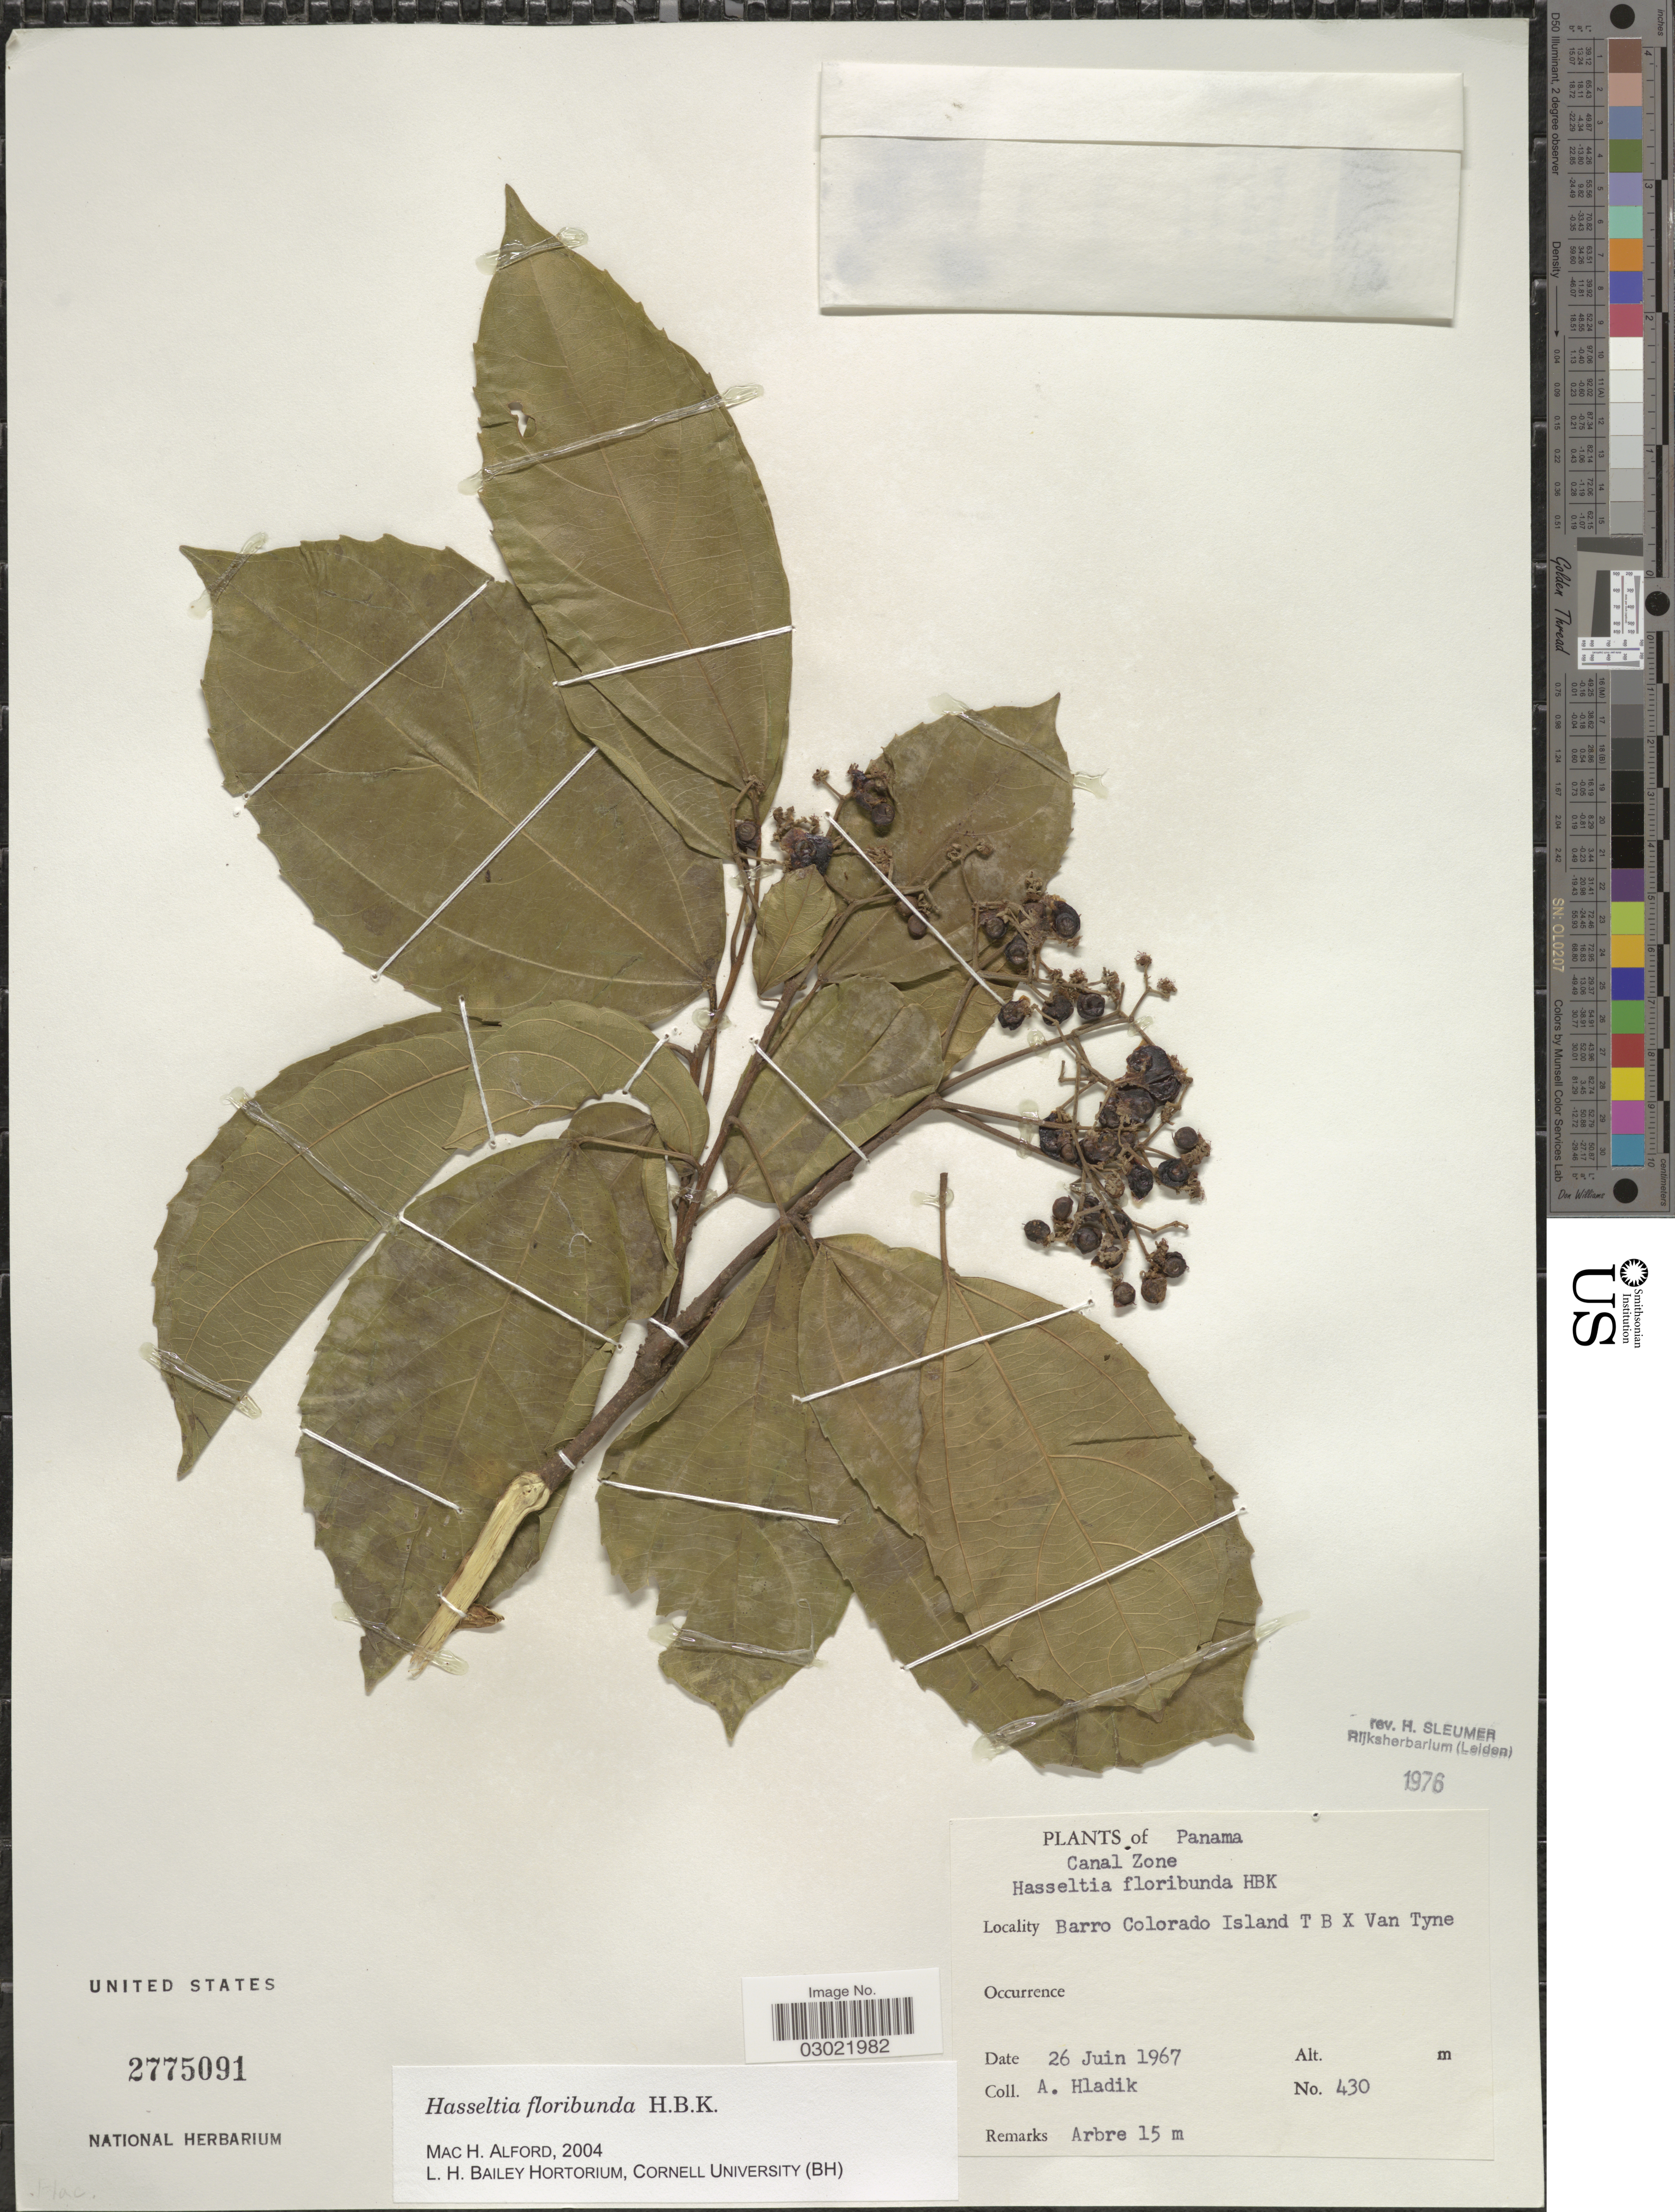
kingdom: Plantae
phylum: Tracheophyta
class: Magnoliopsida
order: Malpighiales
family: Salicaceae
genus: Hasseltia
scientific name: Hasseltia floribunda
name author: Kunth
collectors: A. Hladik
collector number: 430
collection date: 1967-06-26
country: Panama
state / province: Panamá Oeste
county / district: Canal Zone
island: Barro Colorado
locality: Canal Zone. Barro Colorado Island T B [Foreign script] Van Tyne.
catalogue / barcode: US 2775091